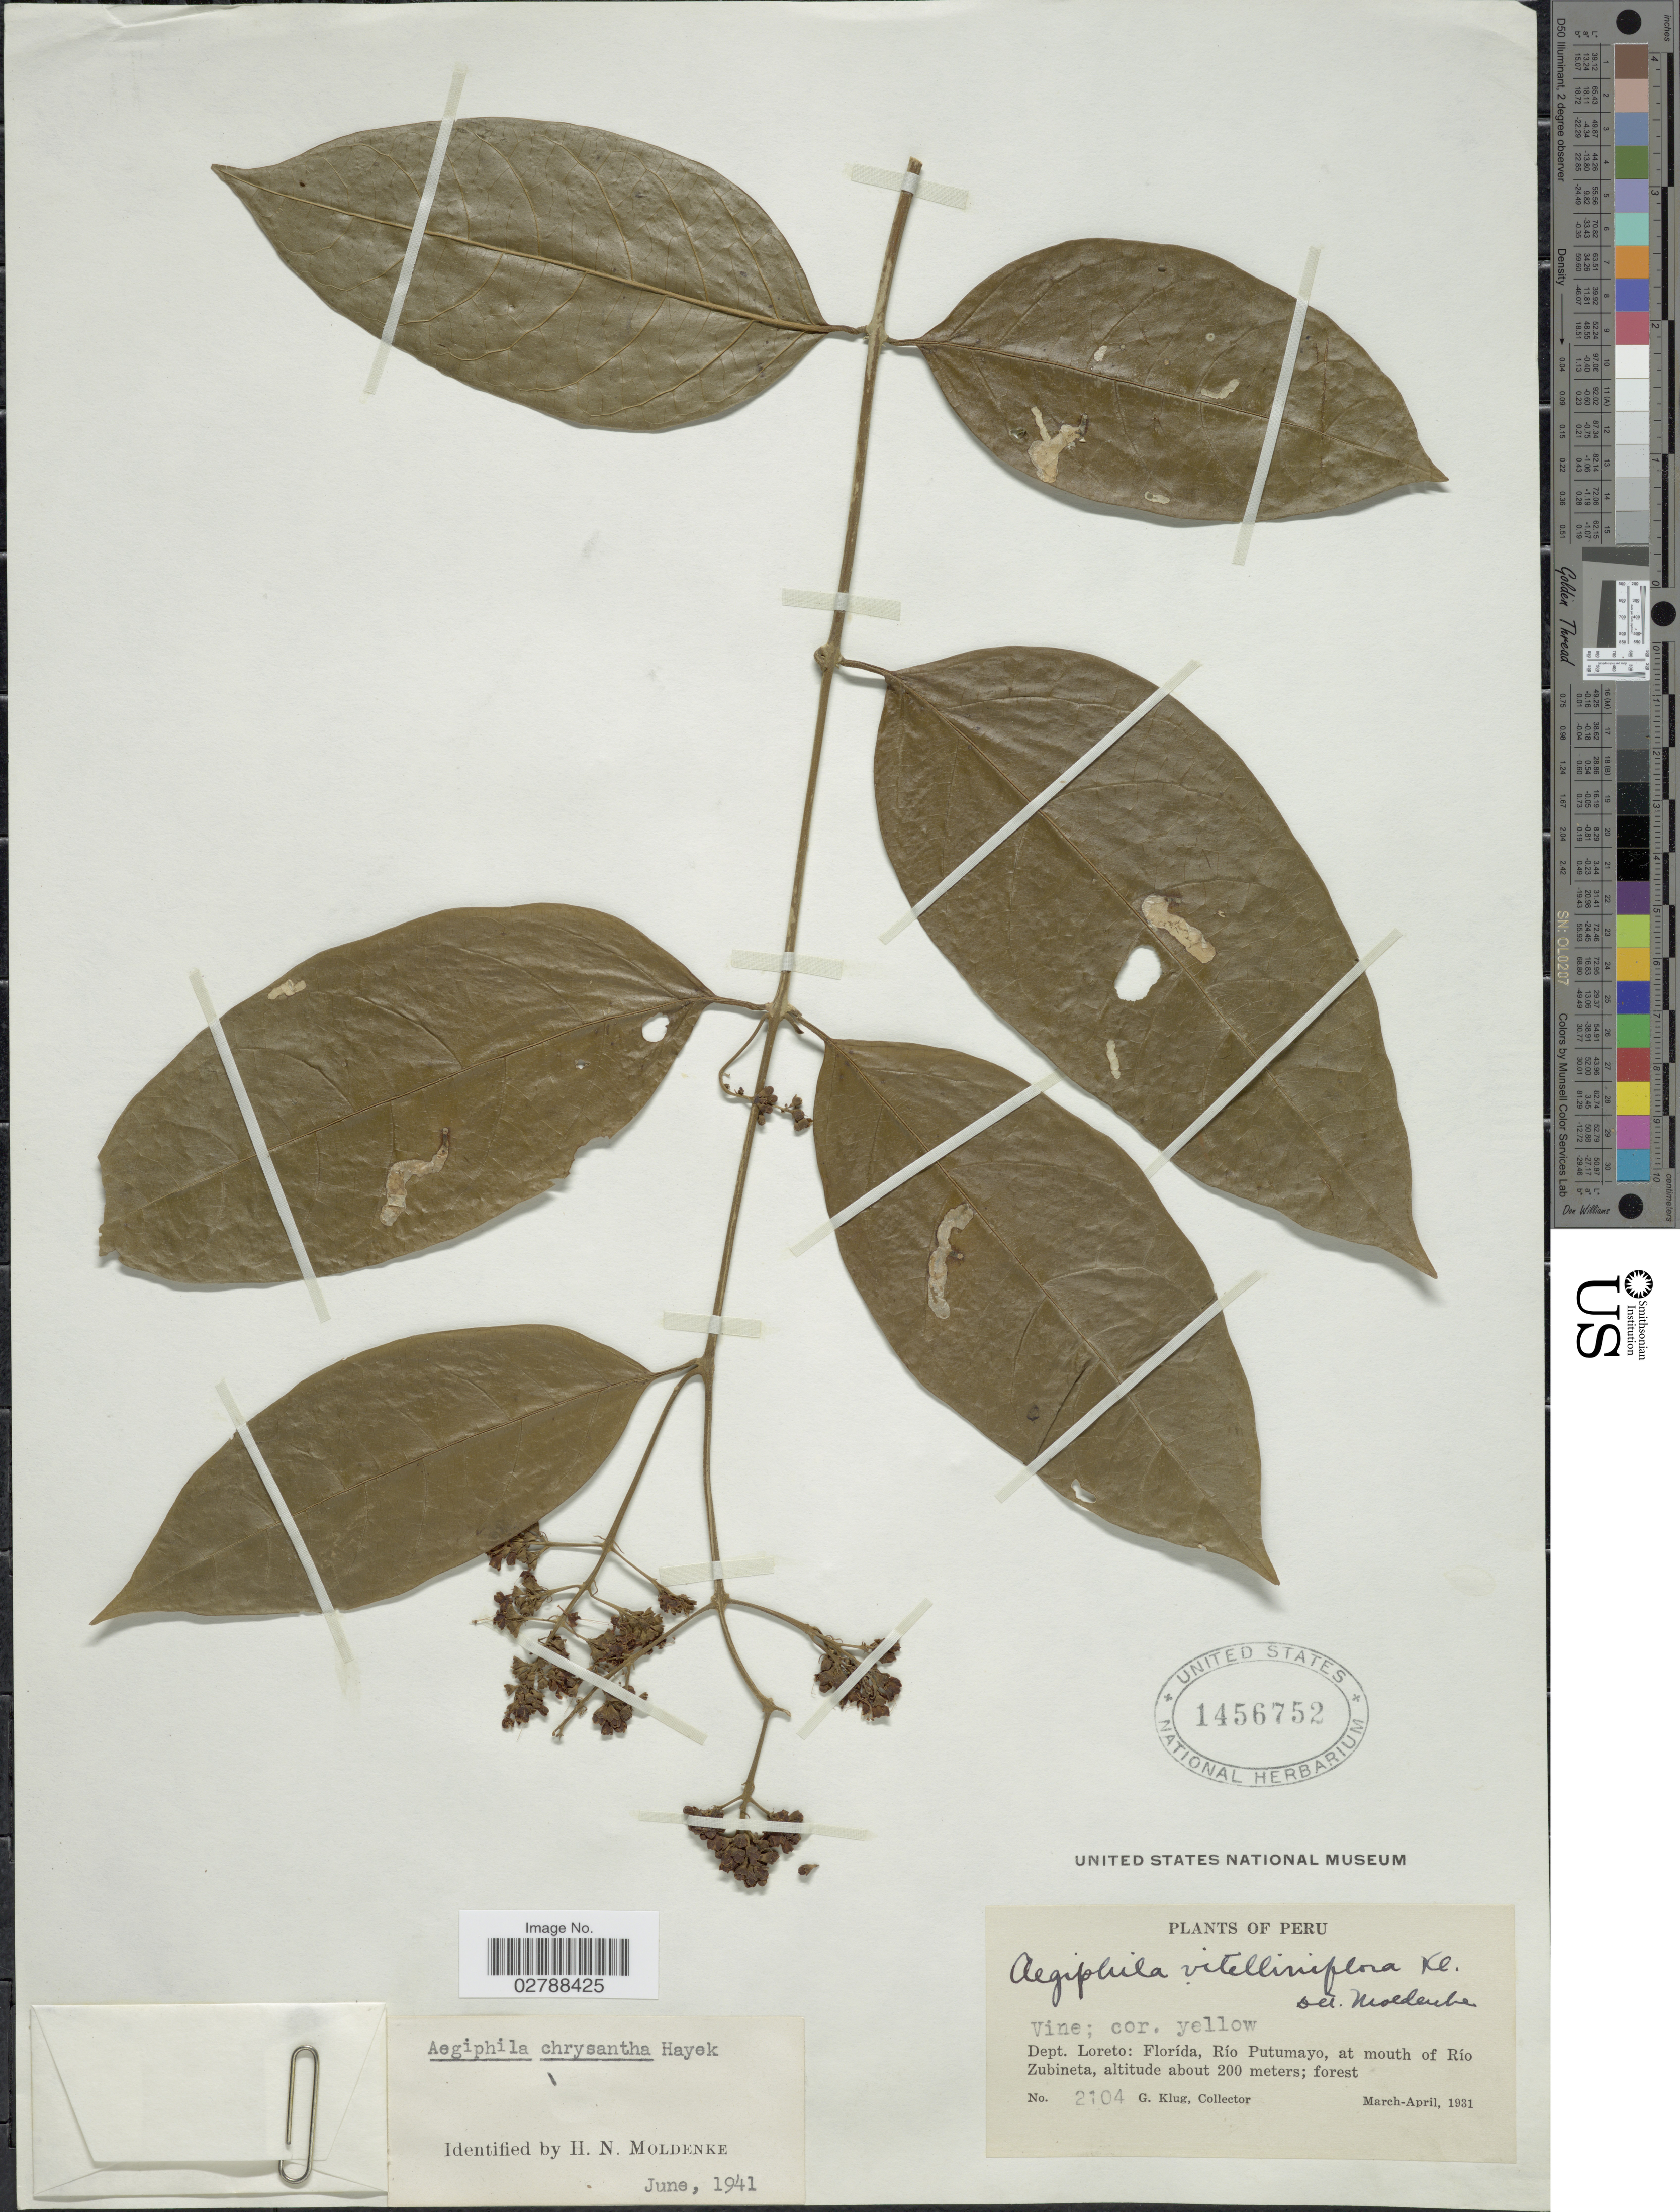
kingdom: Plantae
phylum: Tracheophyta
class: Magnoliopsida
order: Lamiales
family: Lamiaceae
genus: Aegiphila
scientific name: Aegiphila chrysantha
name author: Hayek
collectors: G. Klug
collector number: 2104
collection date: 1931-03/1931-04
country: Peru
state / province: Loreto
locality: Dept. Loreto: Florída, Río Putumayo, at mouth of Río Zubineta.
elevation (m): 200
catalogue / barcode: US 1456752